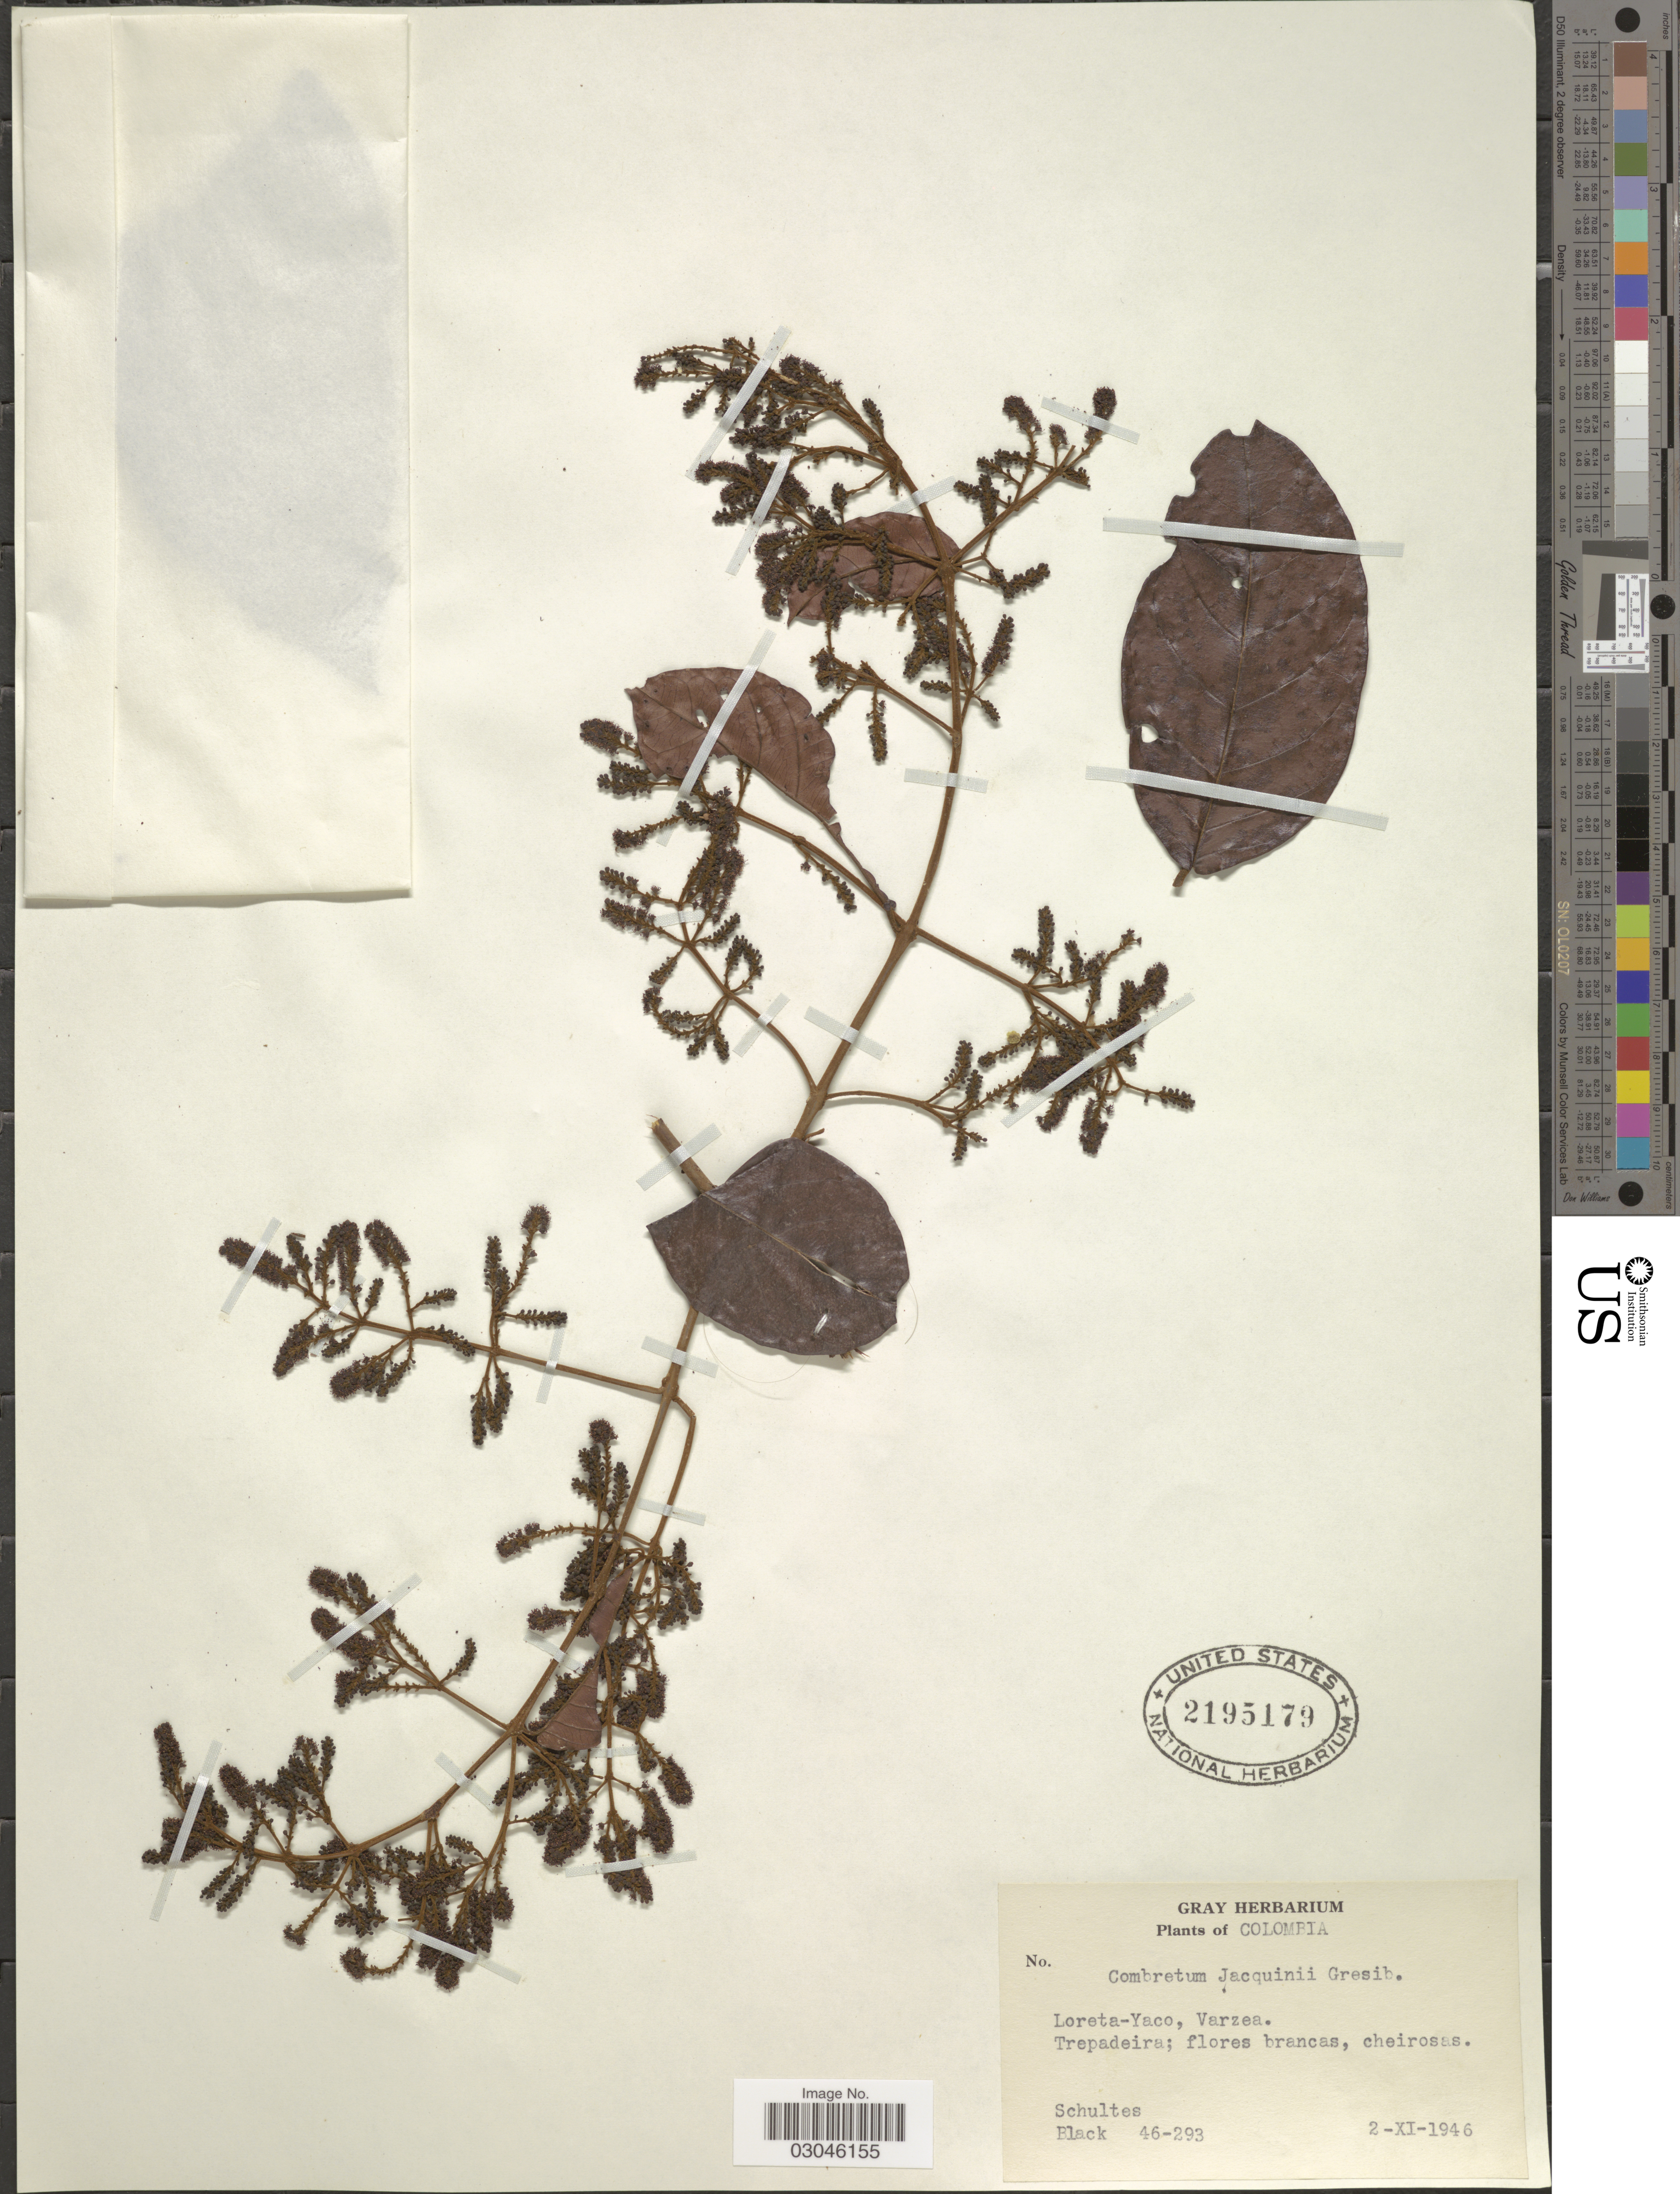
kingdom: Plantae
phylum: Tracheophyta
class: Magnoliopsida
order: Myrtales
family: Combretaceae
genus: Combretum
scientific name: Combretum laxum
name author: Jacq.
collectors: -- Schultes & -- Black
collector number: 46-293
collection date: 1946-11-02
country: Colombia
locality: Loreto-Yaco, Varzea.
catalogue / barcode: US 2195179